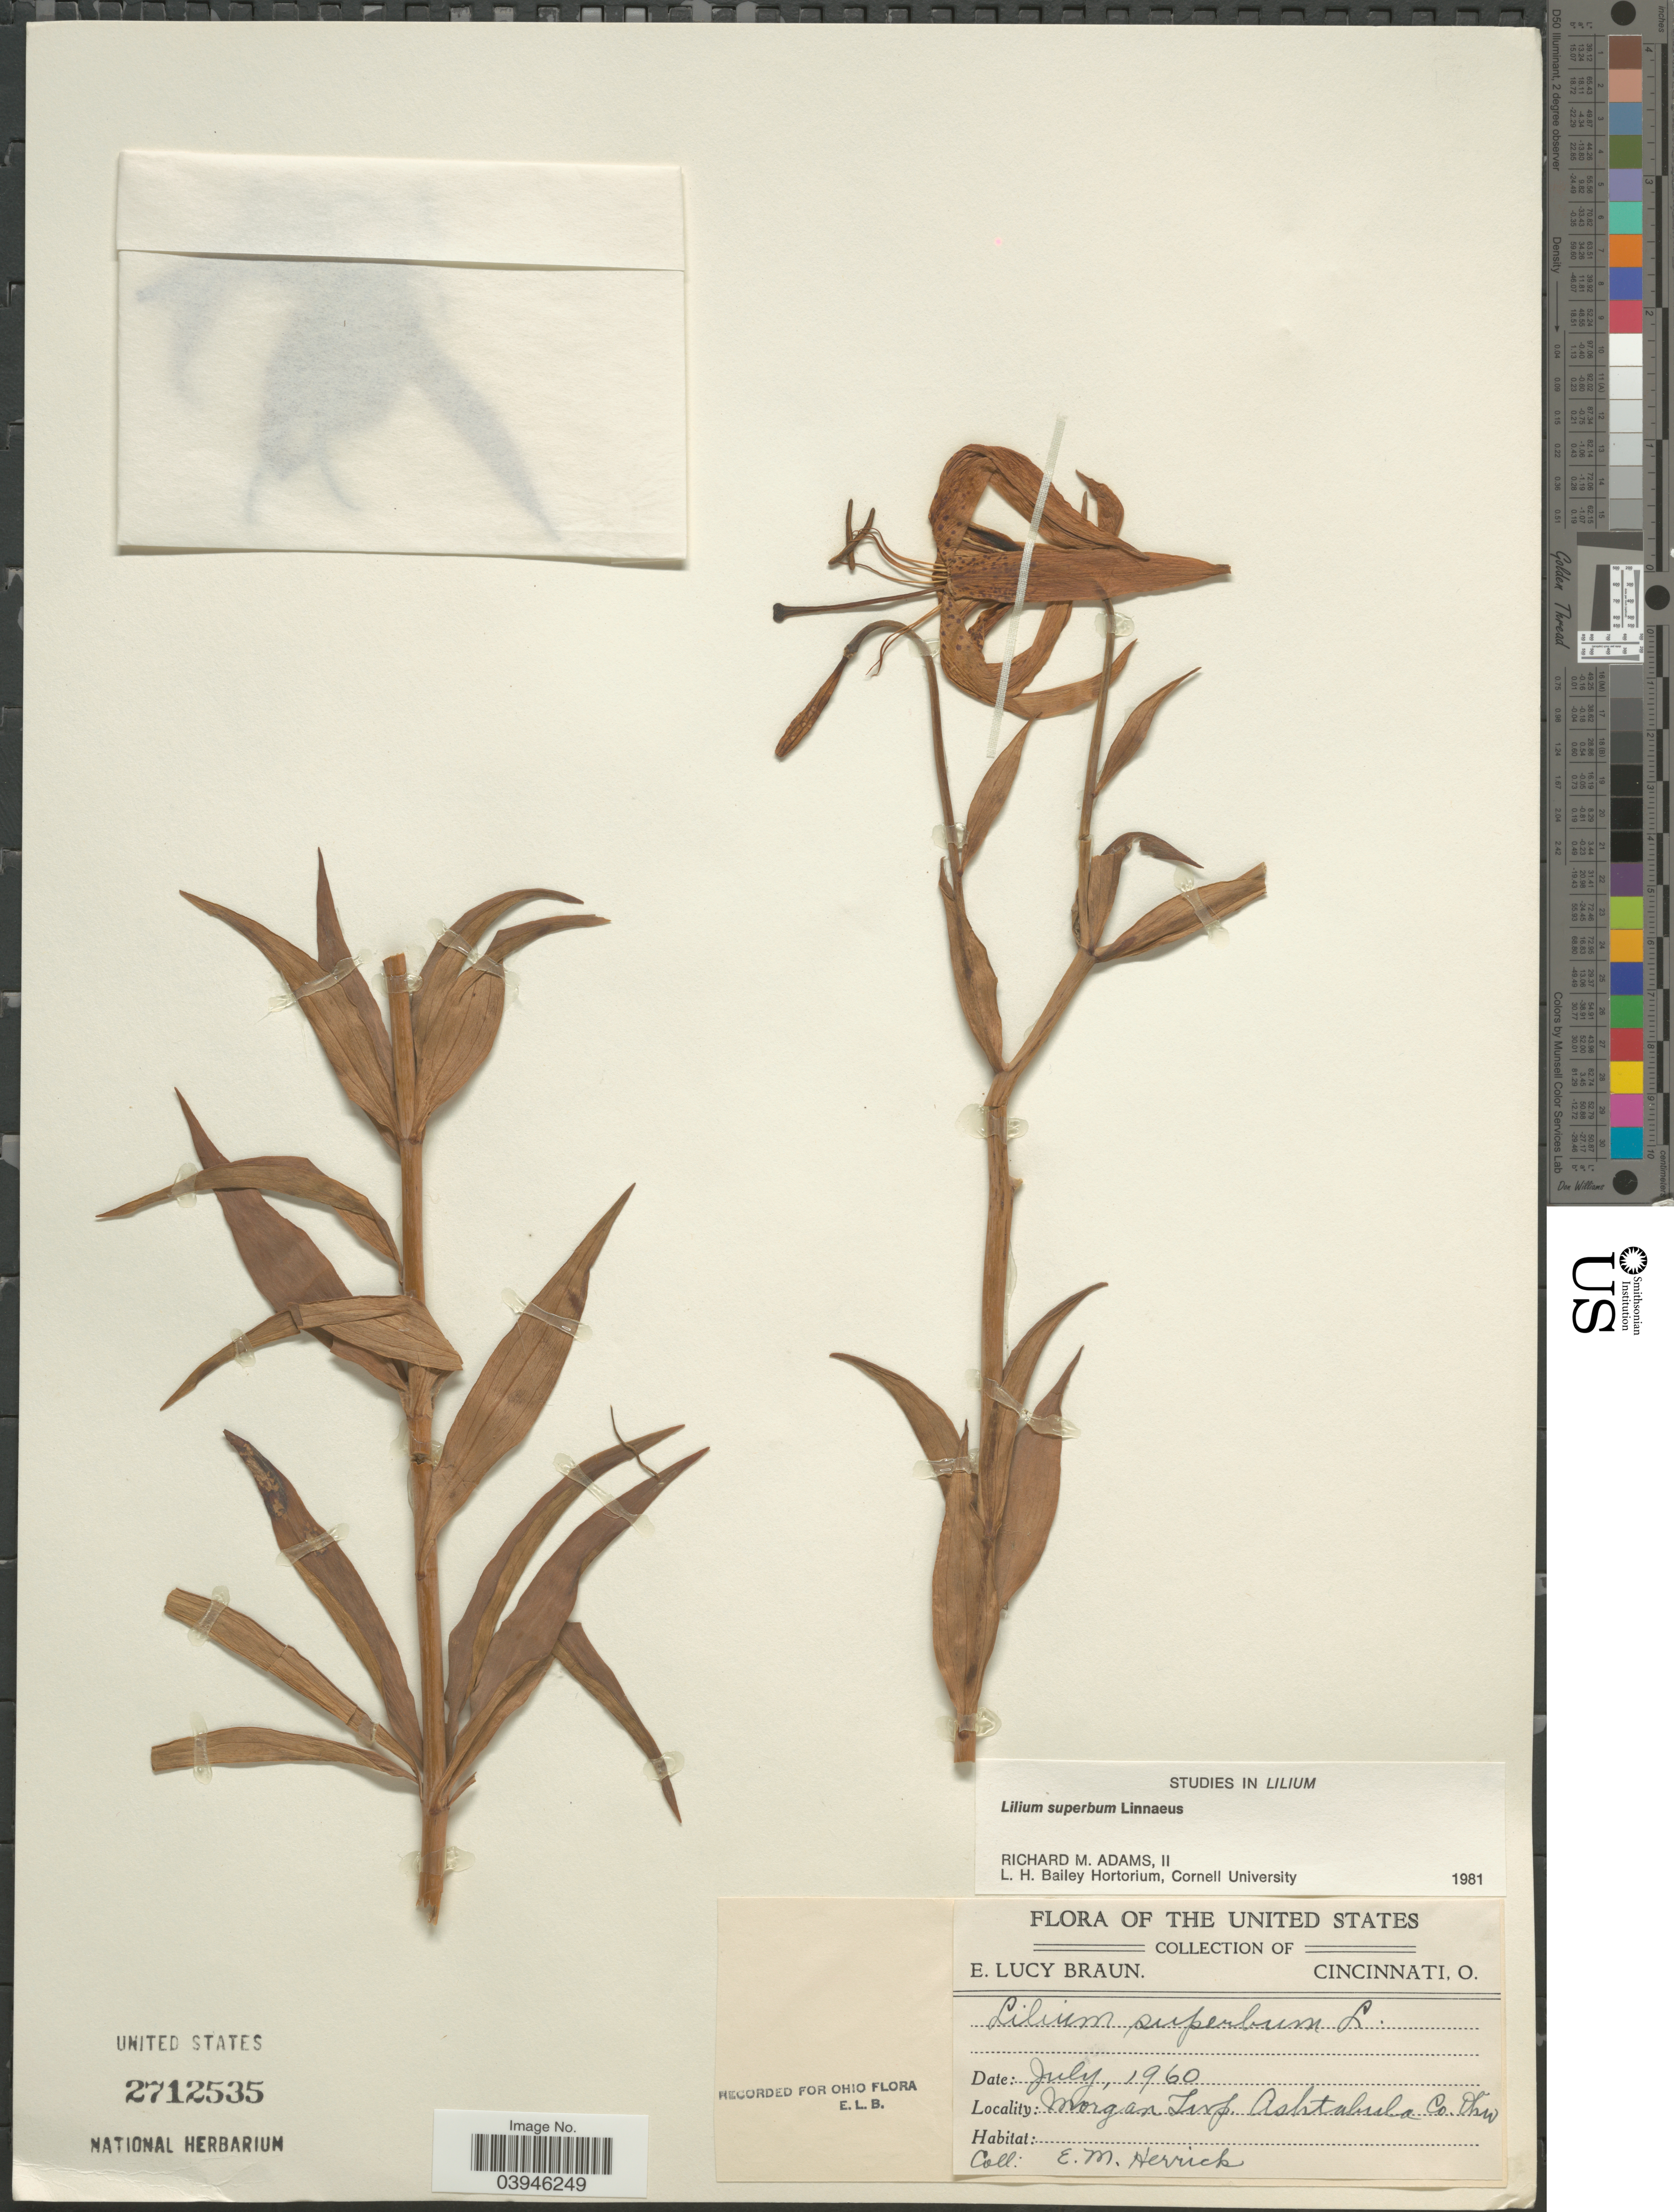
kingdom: Plantae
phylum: Tracheophyta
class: Liliopsida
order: Liliales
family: Liliaceae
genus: Lilium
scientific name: Lilium superbum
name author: L.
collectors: E. Herrick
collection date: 1960-07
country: United States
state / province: Ohio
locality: Morgan Twp. Ashtabula Co.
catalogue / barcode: US 2712535